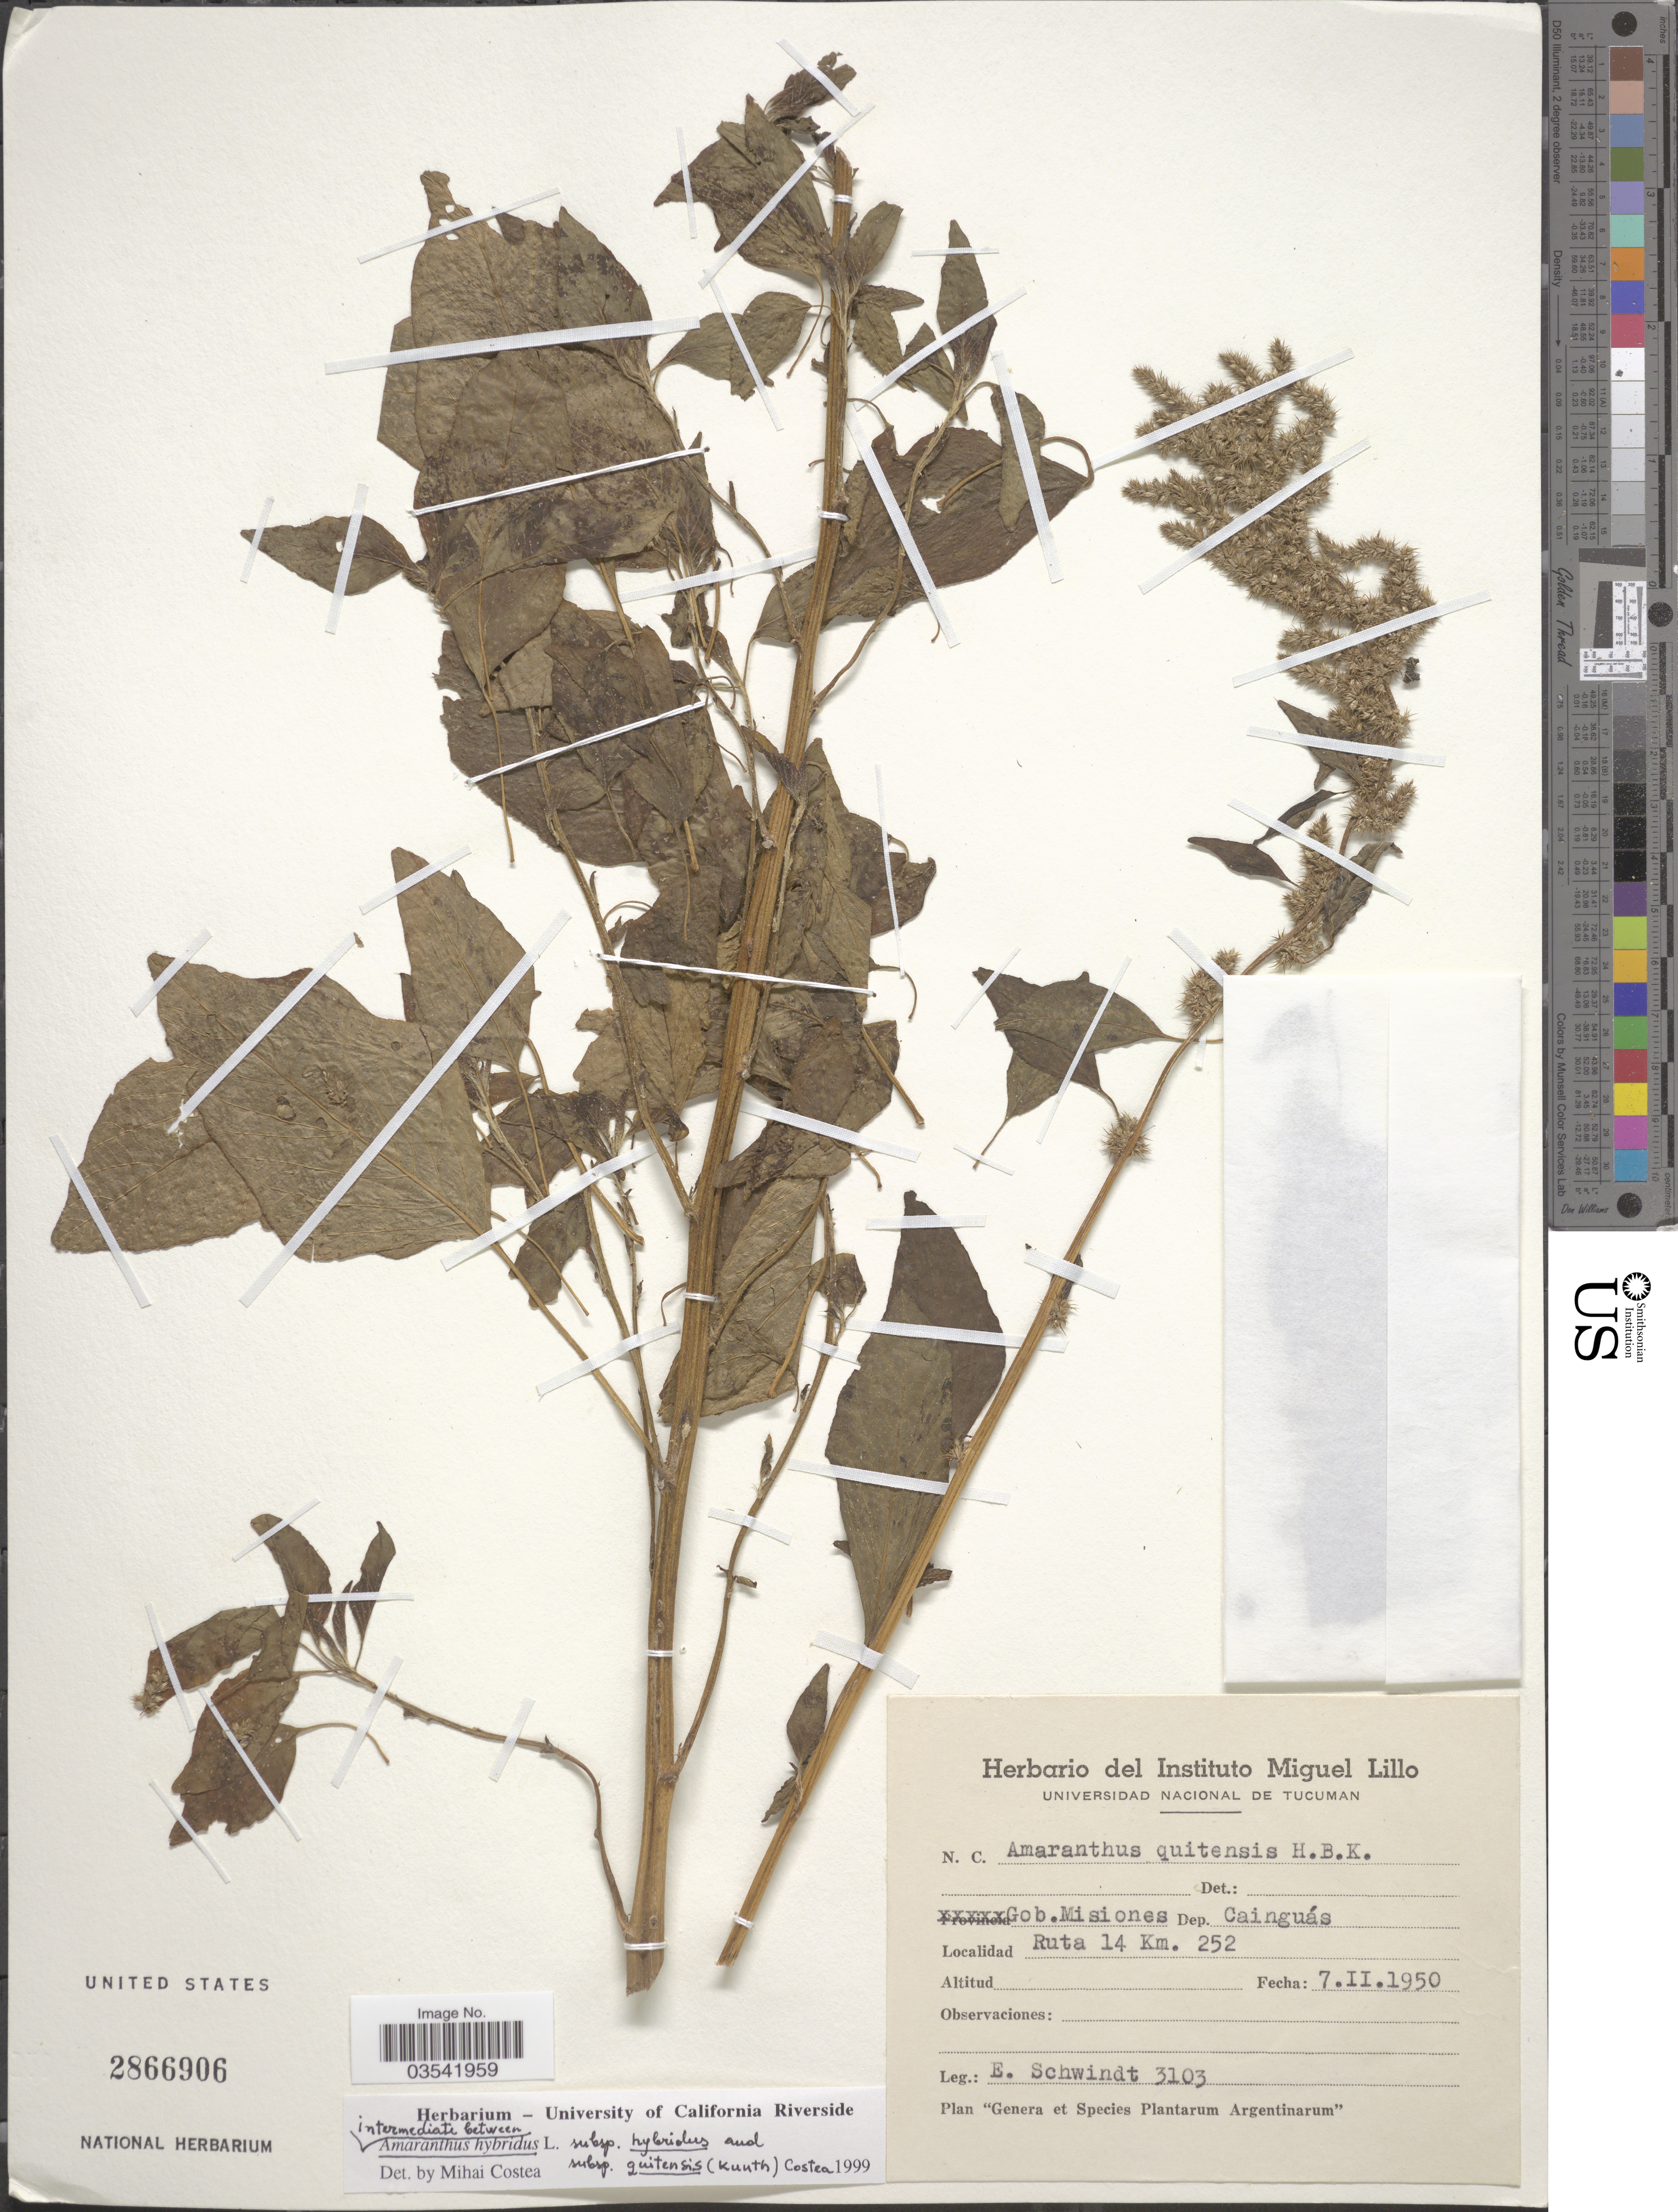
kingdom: Plantae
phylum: Tracheophyta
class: Magnoliopsida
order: Caryophyllales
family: Amaranthaceae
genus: Amaranthus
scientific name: Amaranthus hybridus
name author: L.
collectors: E. Schwindt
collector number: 3103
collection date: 1950-02-07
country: Argentina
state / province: Misiones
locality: Gob. Misiones. Dep. Cainguás. Ruta 14 Km. 252.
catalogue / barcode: US 2866906